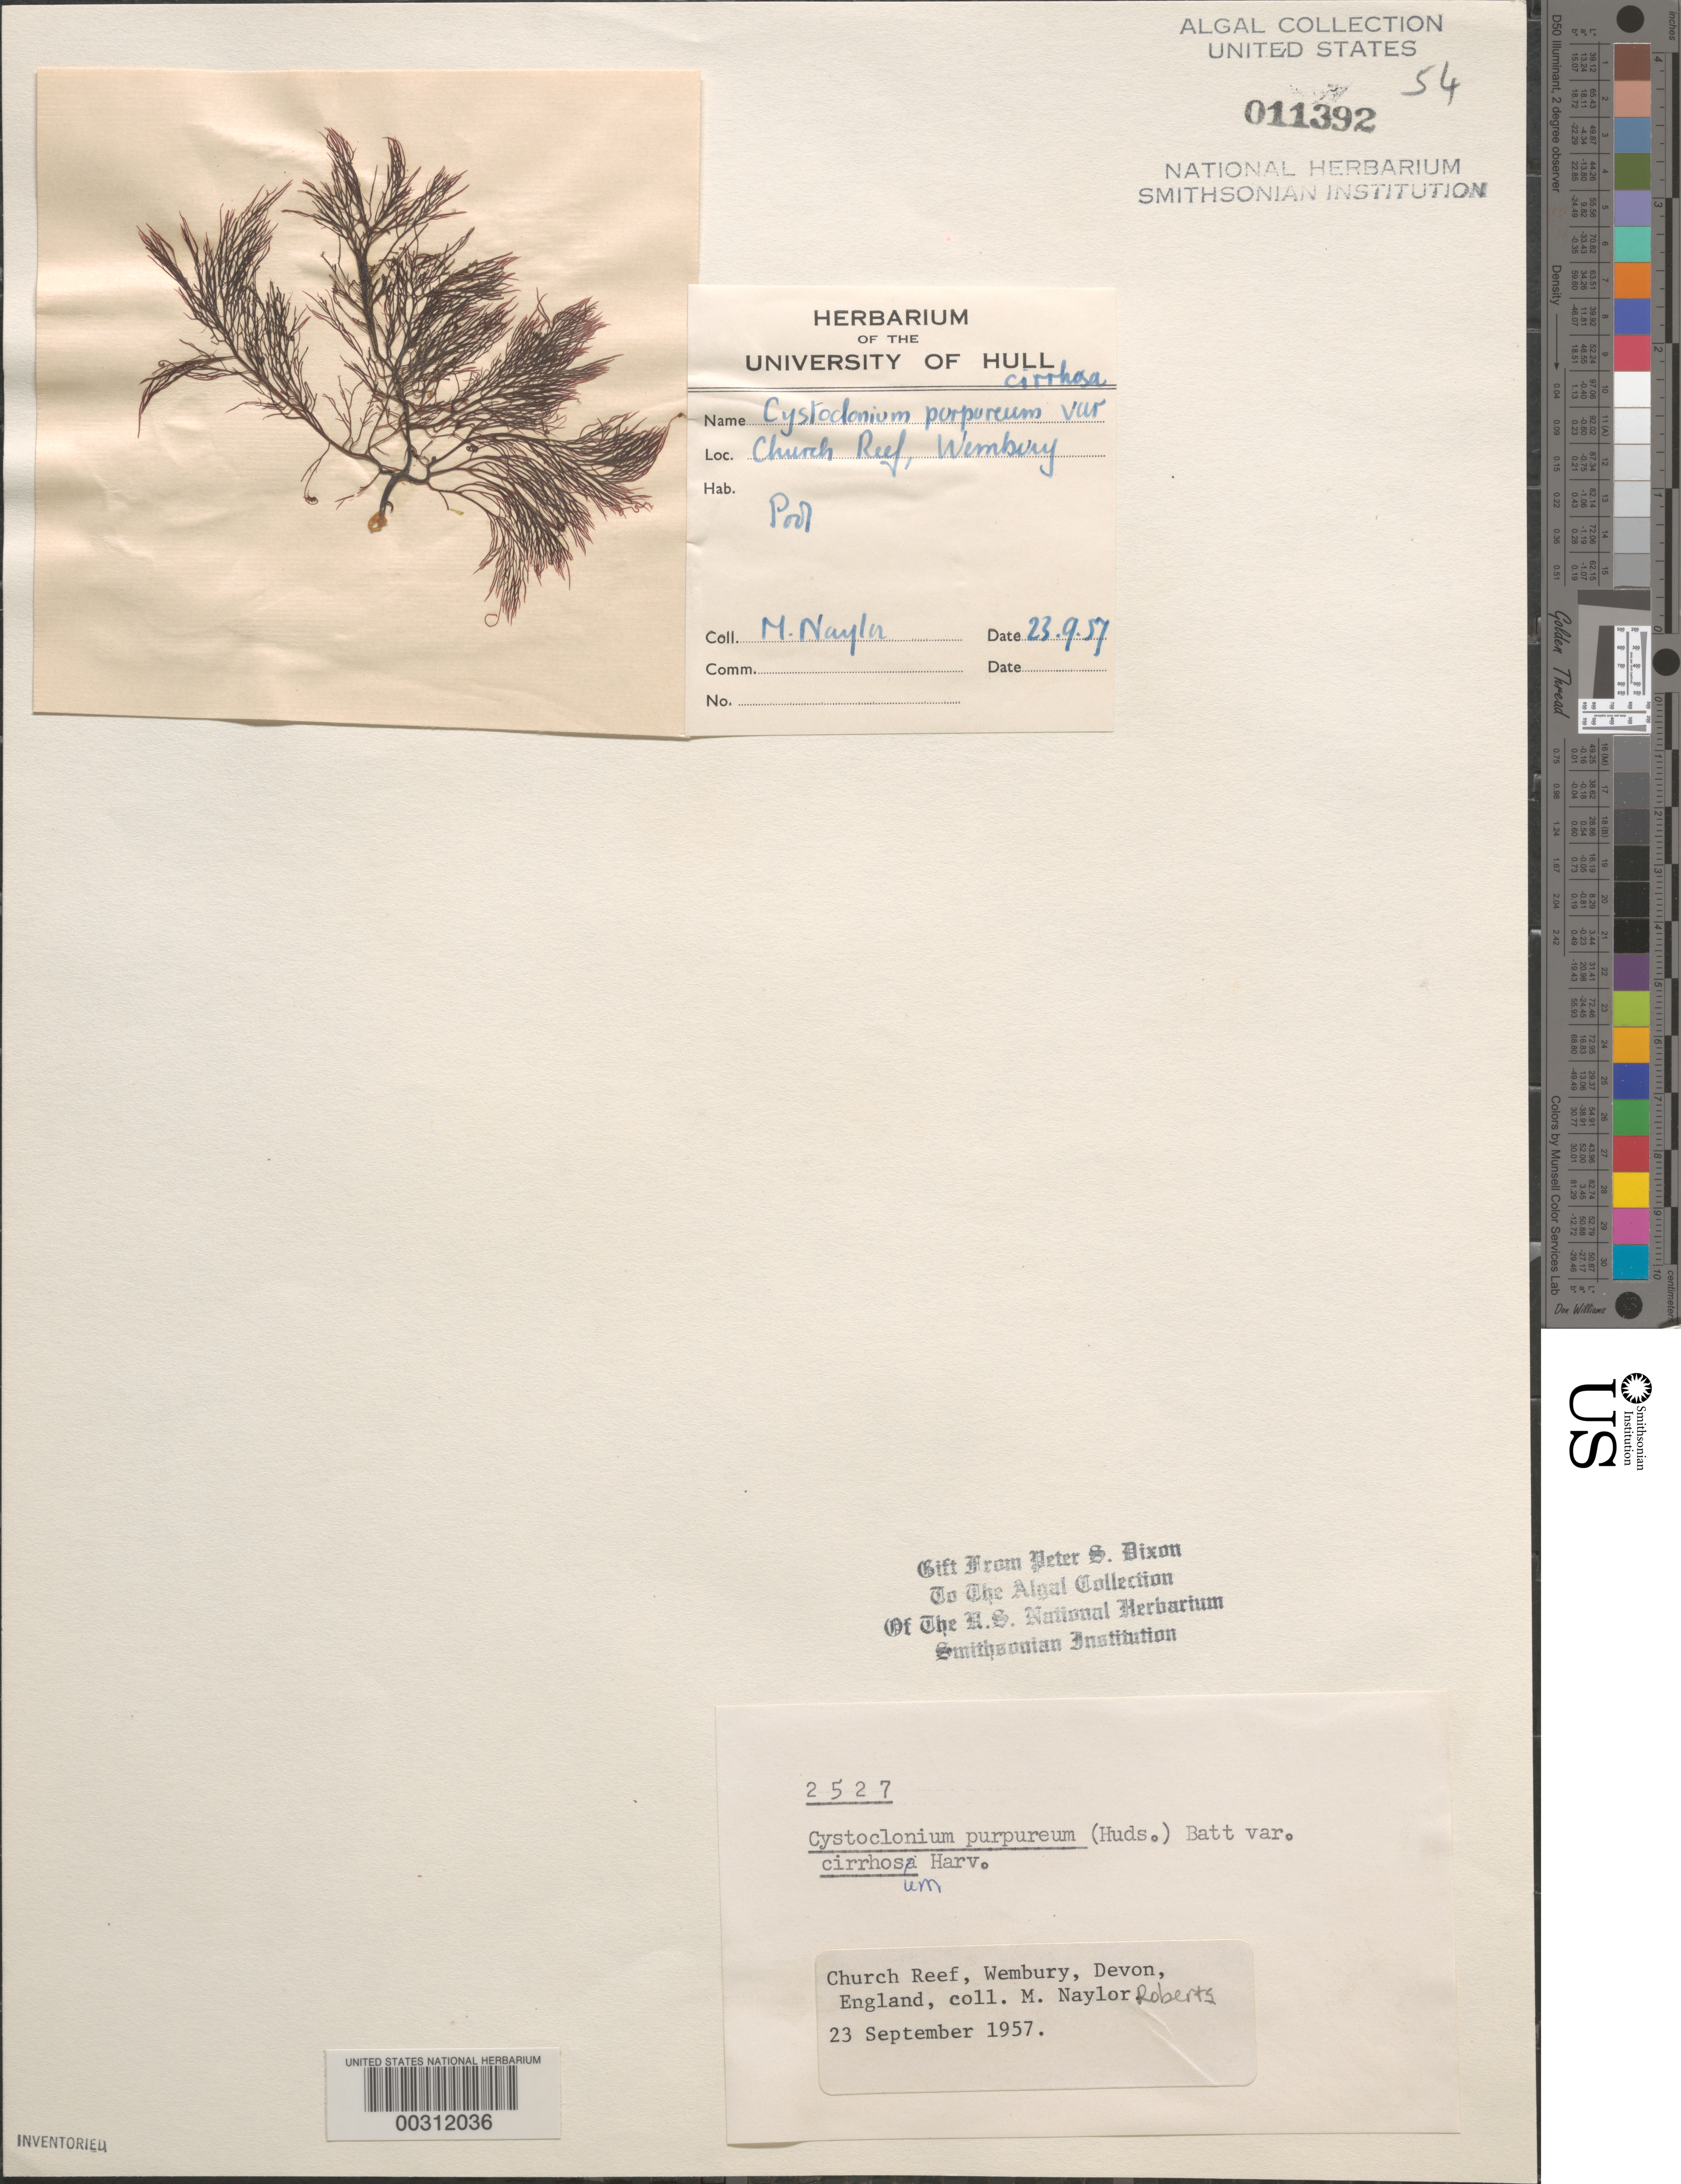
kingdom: Plantae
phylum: Rhodophyta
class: Florideophyceae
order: Gigartinales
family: Cystocloniaceae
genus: Cystoclonium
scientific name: Cystoclonium purpureum var. cirrhosum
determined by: Hooper, R. G.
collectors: M. Roberts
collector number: PSD 2527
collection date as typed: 23 Sep 1957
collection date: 1957-09-23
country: United Kingdom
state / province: England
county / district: Devon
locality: Church Reef, Wembury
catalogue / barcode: US 11392